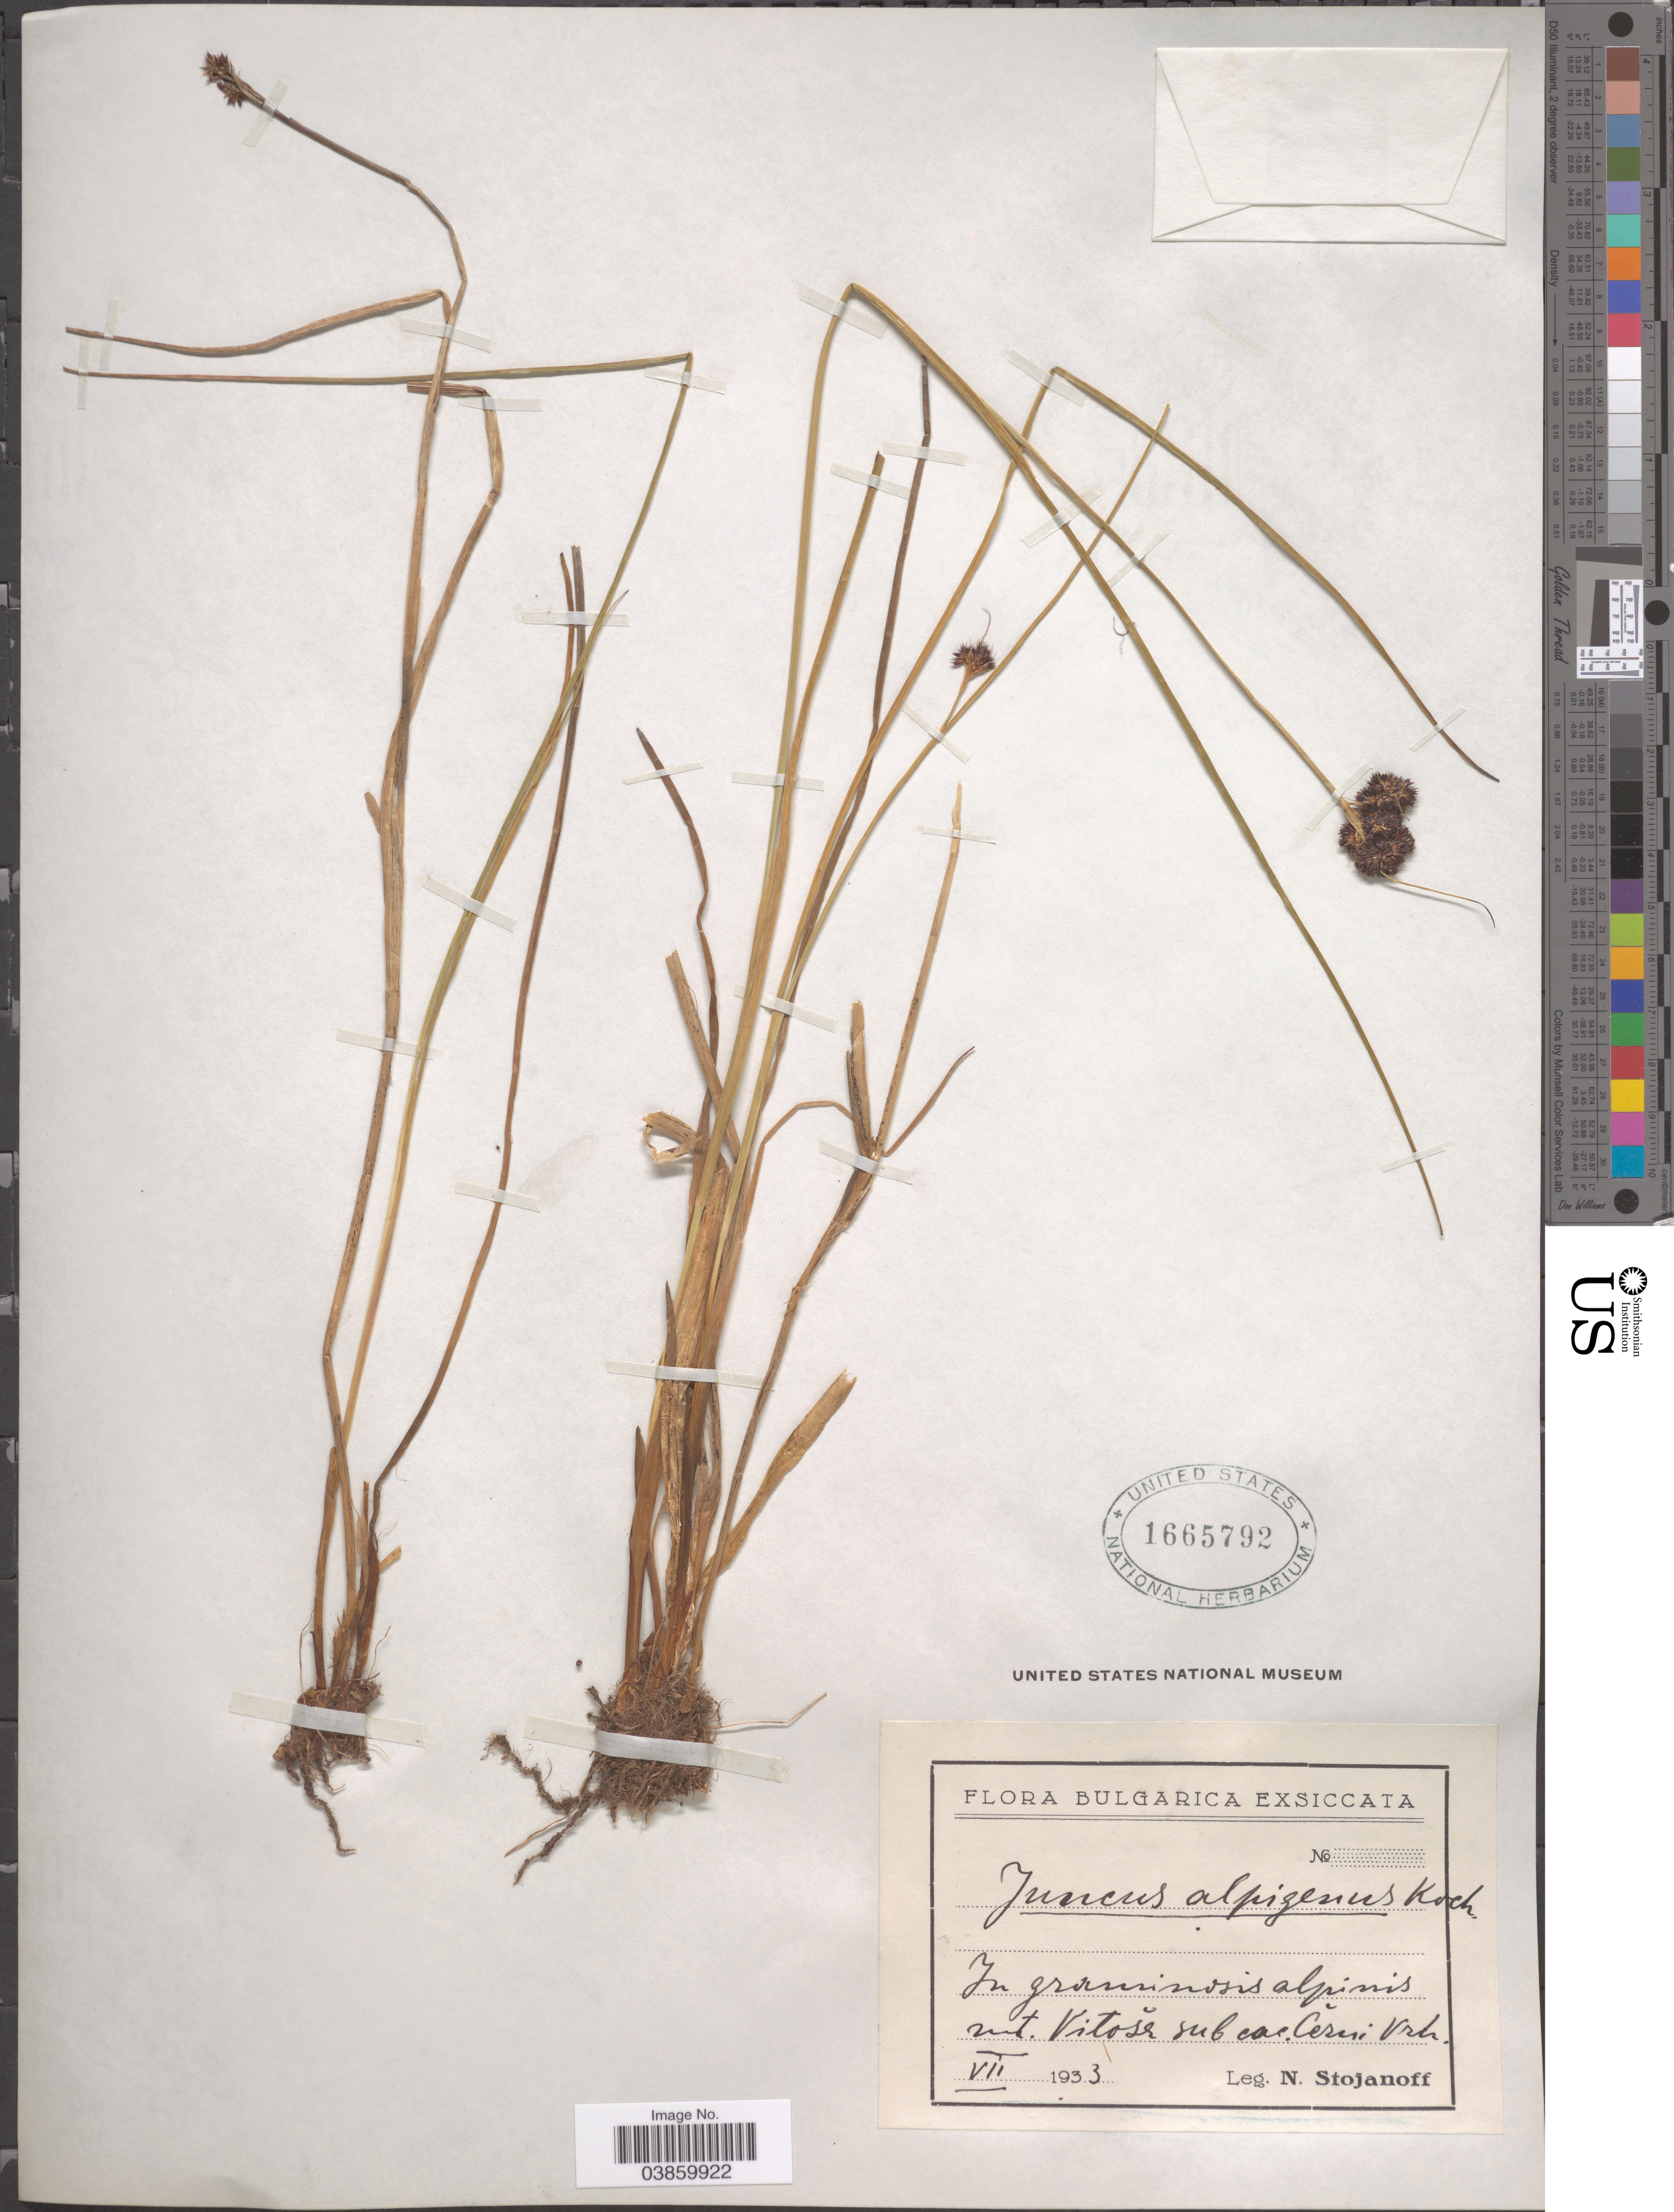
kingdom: Plantae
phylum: Tracheophyta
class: Liliopsida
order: Poales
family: Juncaceae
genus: Juncus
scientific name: Juncus alpigenus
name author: K. Koch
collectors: N. Stojanoff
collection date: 1933-07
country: Bulgaria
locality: In graminosis alpinis mt. Vitoså [interpreted] sub ca. Cérisi Vrh. [interpreted]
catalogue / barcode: US 1665792